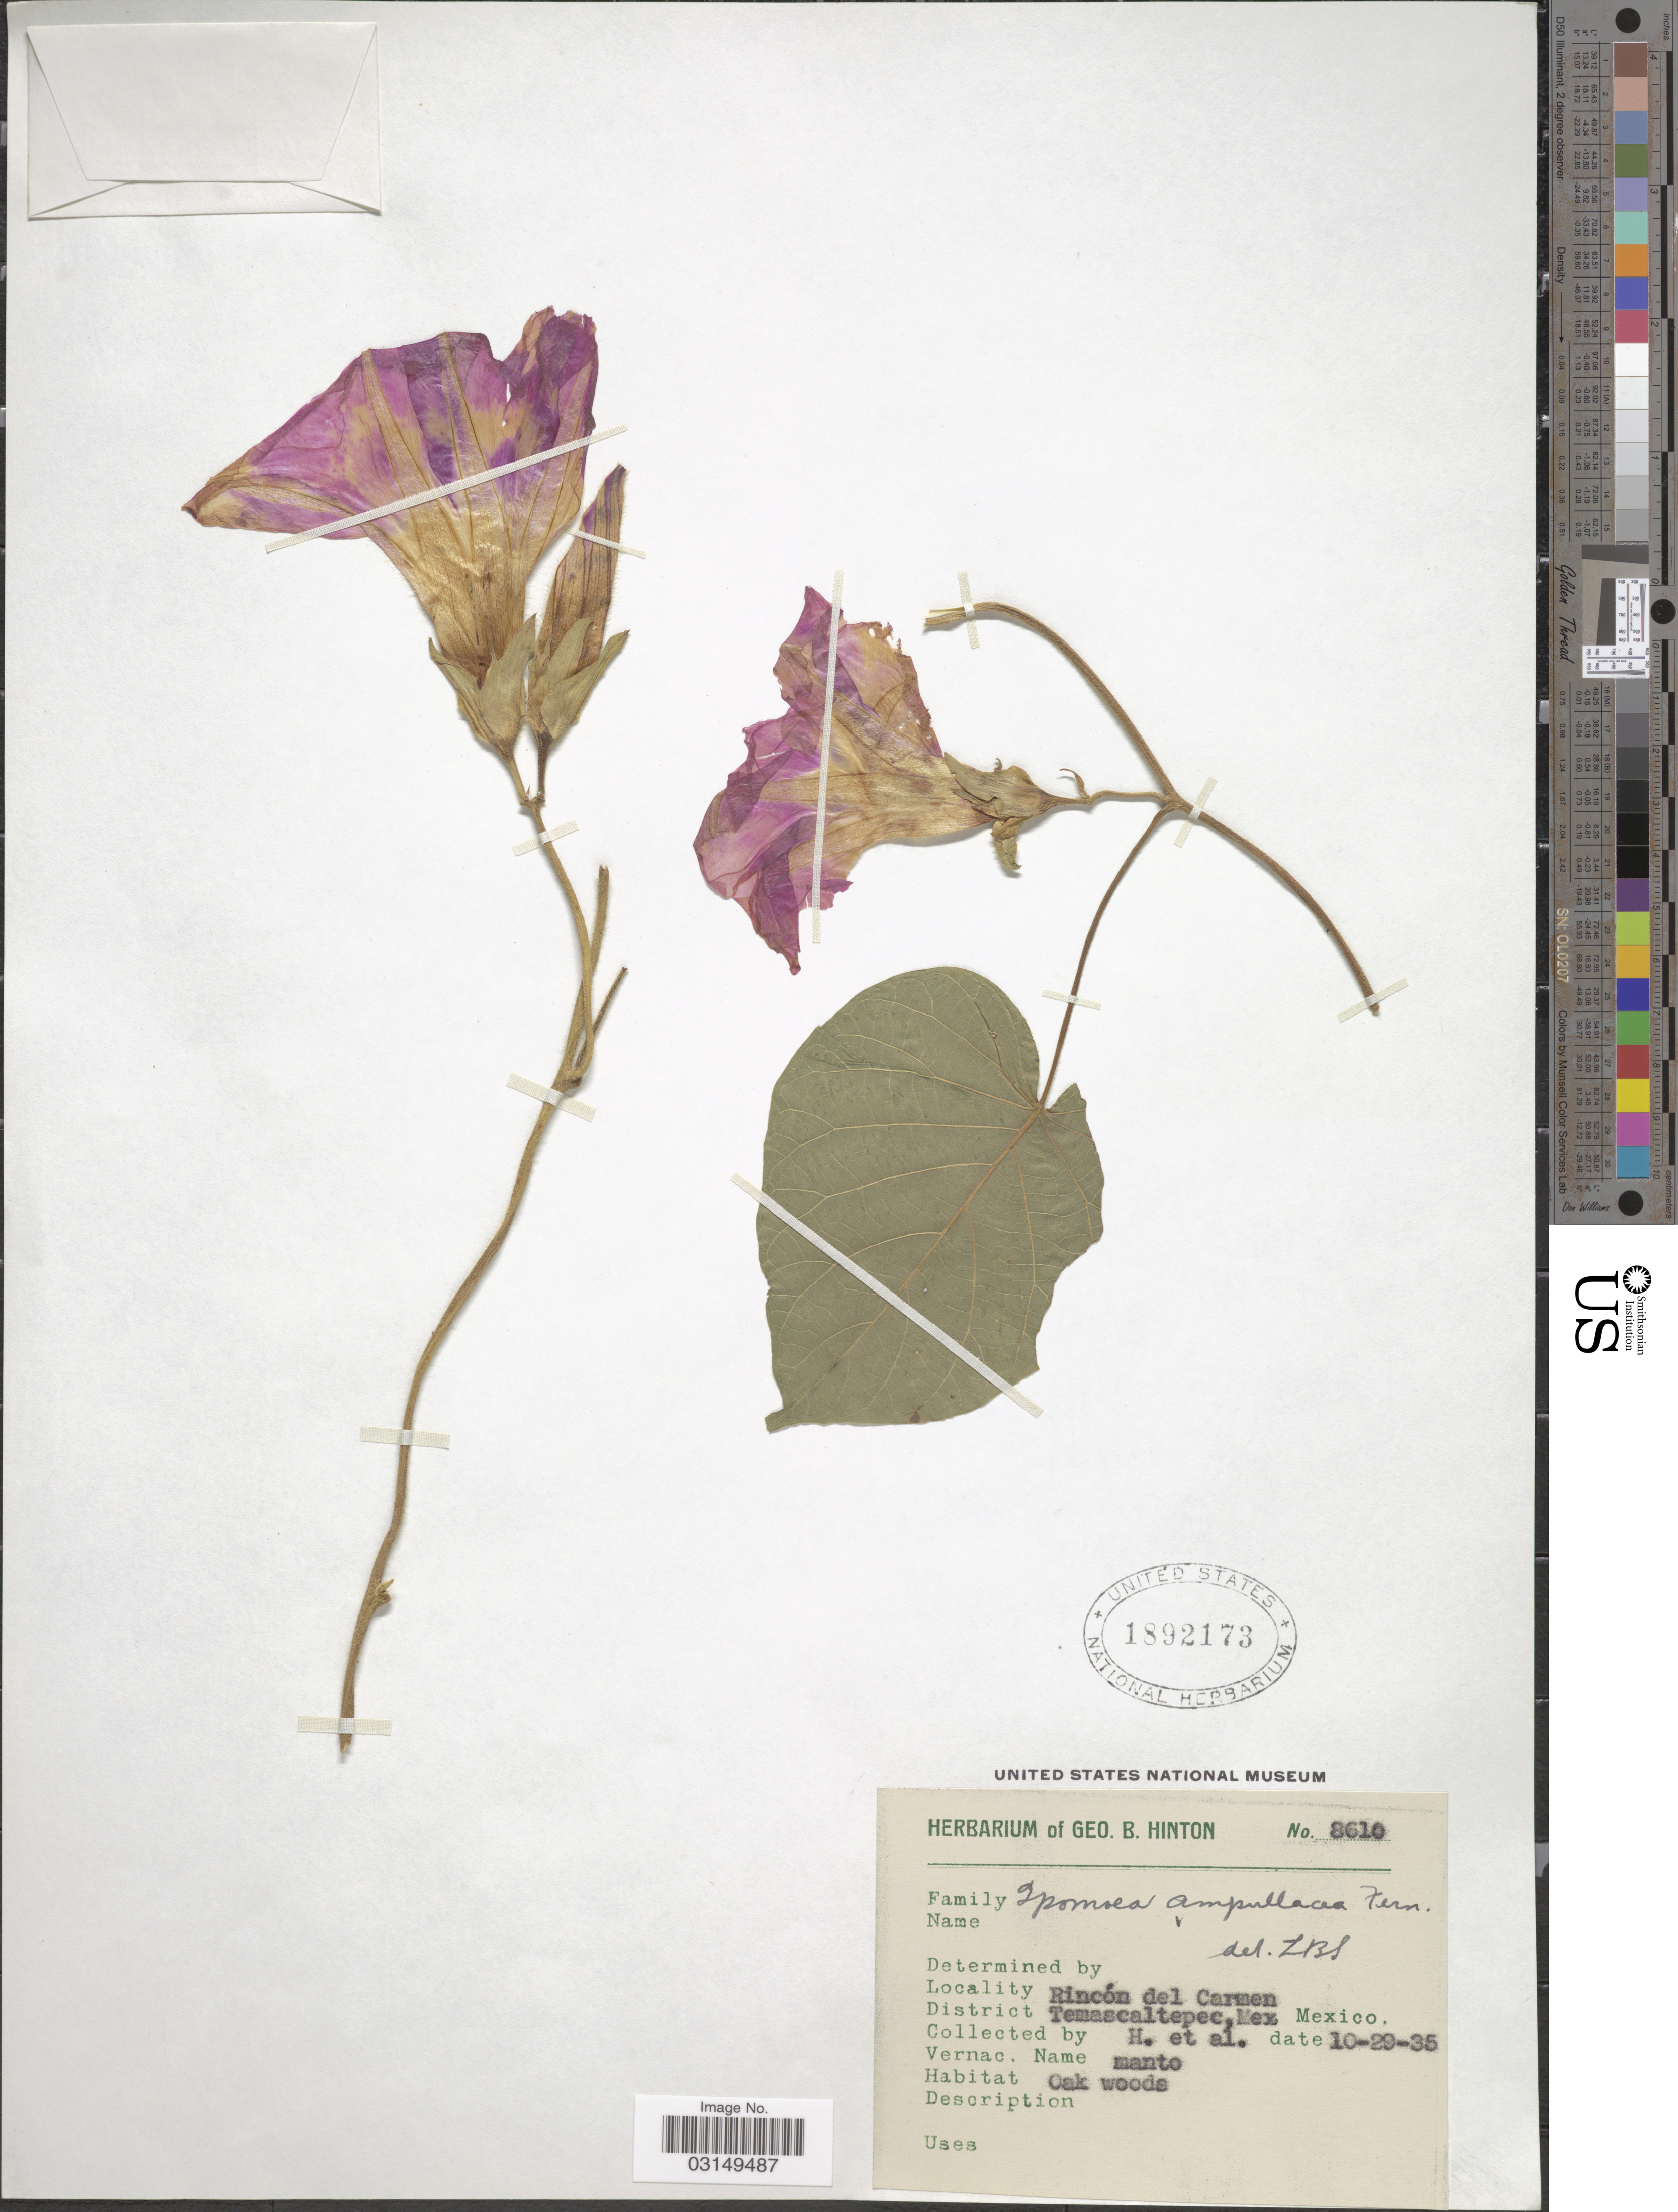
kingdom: Plantae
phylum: Tracheophyta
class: Magnoliopsida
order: Solanales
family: Convolvulaceae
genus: Ipomoea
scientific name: Ipomoea ampullacea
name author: Fernald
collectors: G. B. Hinton & et al.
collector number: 8610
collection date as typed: Transcribed d/m/y: 29/10/35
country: Mexico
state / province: México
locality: Rincón del Carmen. District Temascaltepec.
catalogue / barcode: US 1892173